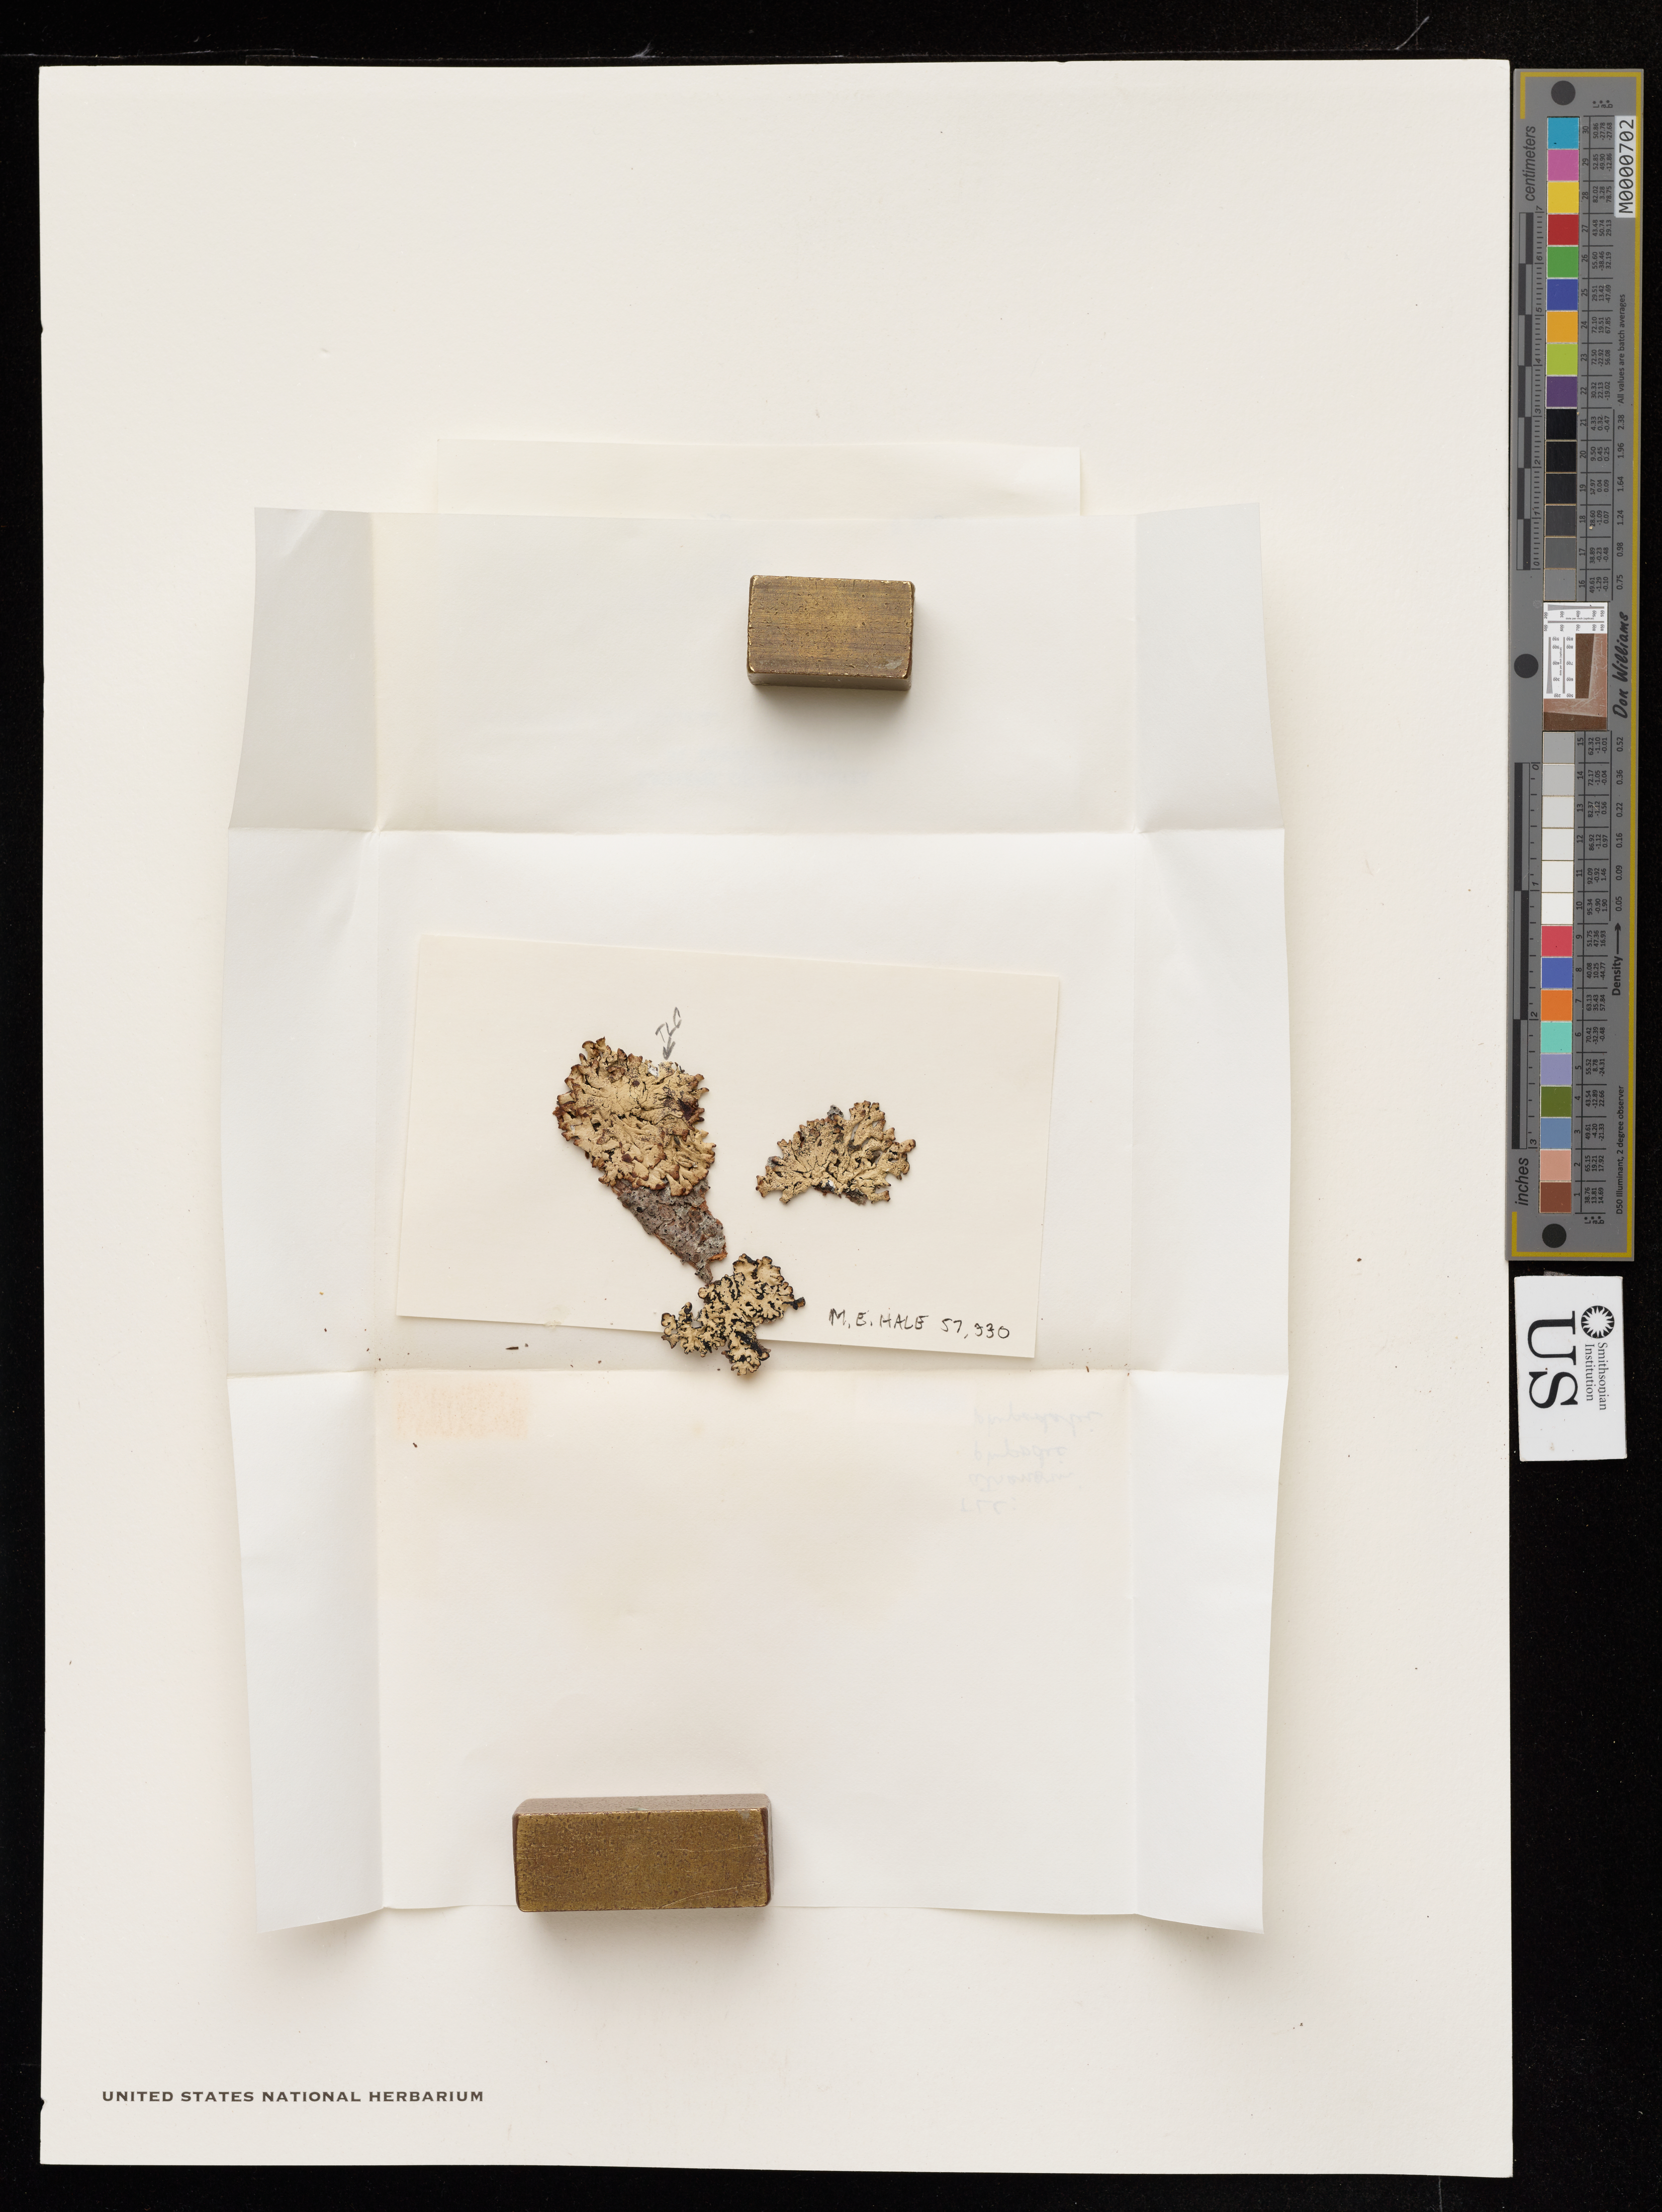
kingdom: Fungi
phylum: Ascomycota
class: Lecanoromycetes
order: Lecanorales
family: Parmeliaceae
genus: Hypogymnia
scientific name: Hypogymnia sierrae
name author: L.H. Pike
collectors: M. Hale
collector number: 57330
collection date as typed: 08 Aug 1980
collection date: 1980-08-08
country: United States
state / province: California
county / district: El Dorado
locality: Sugar pine point st. park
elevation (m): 0